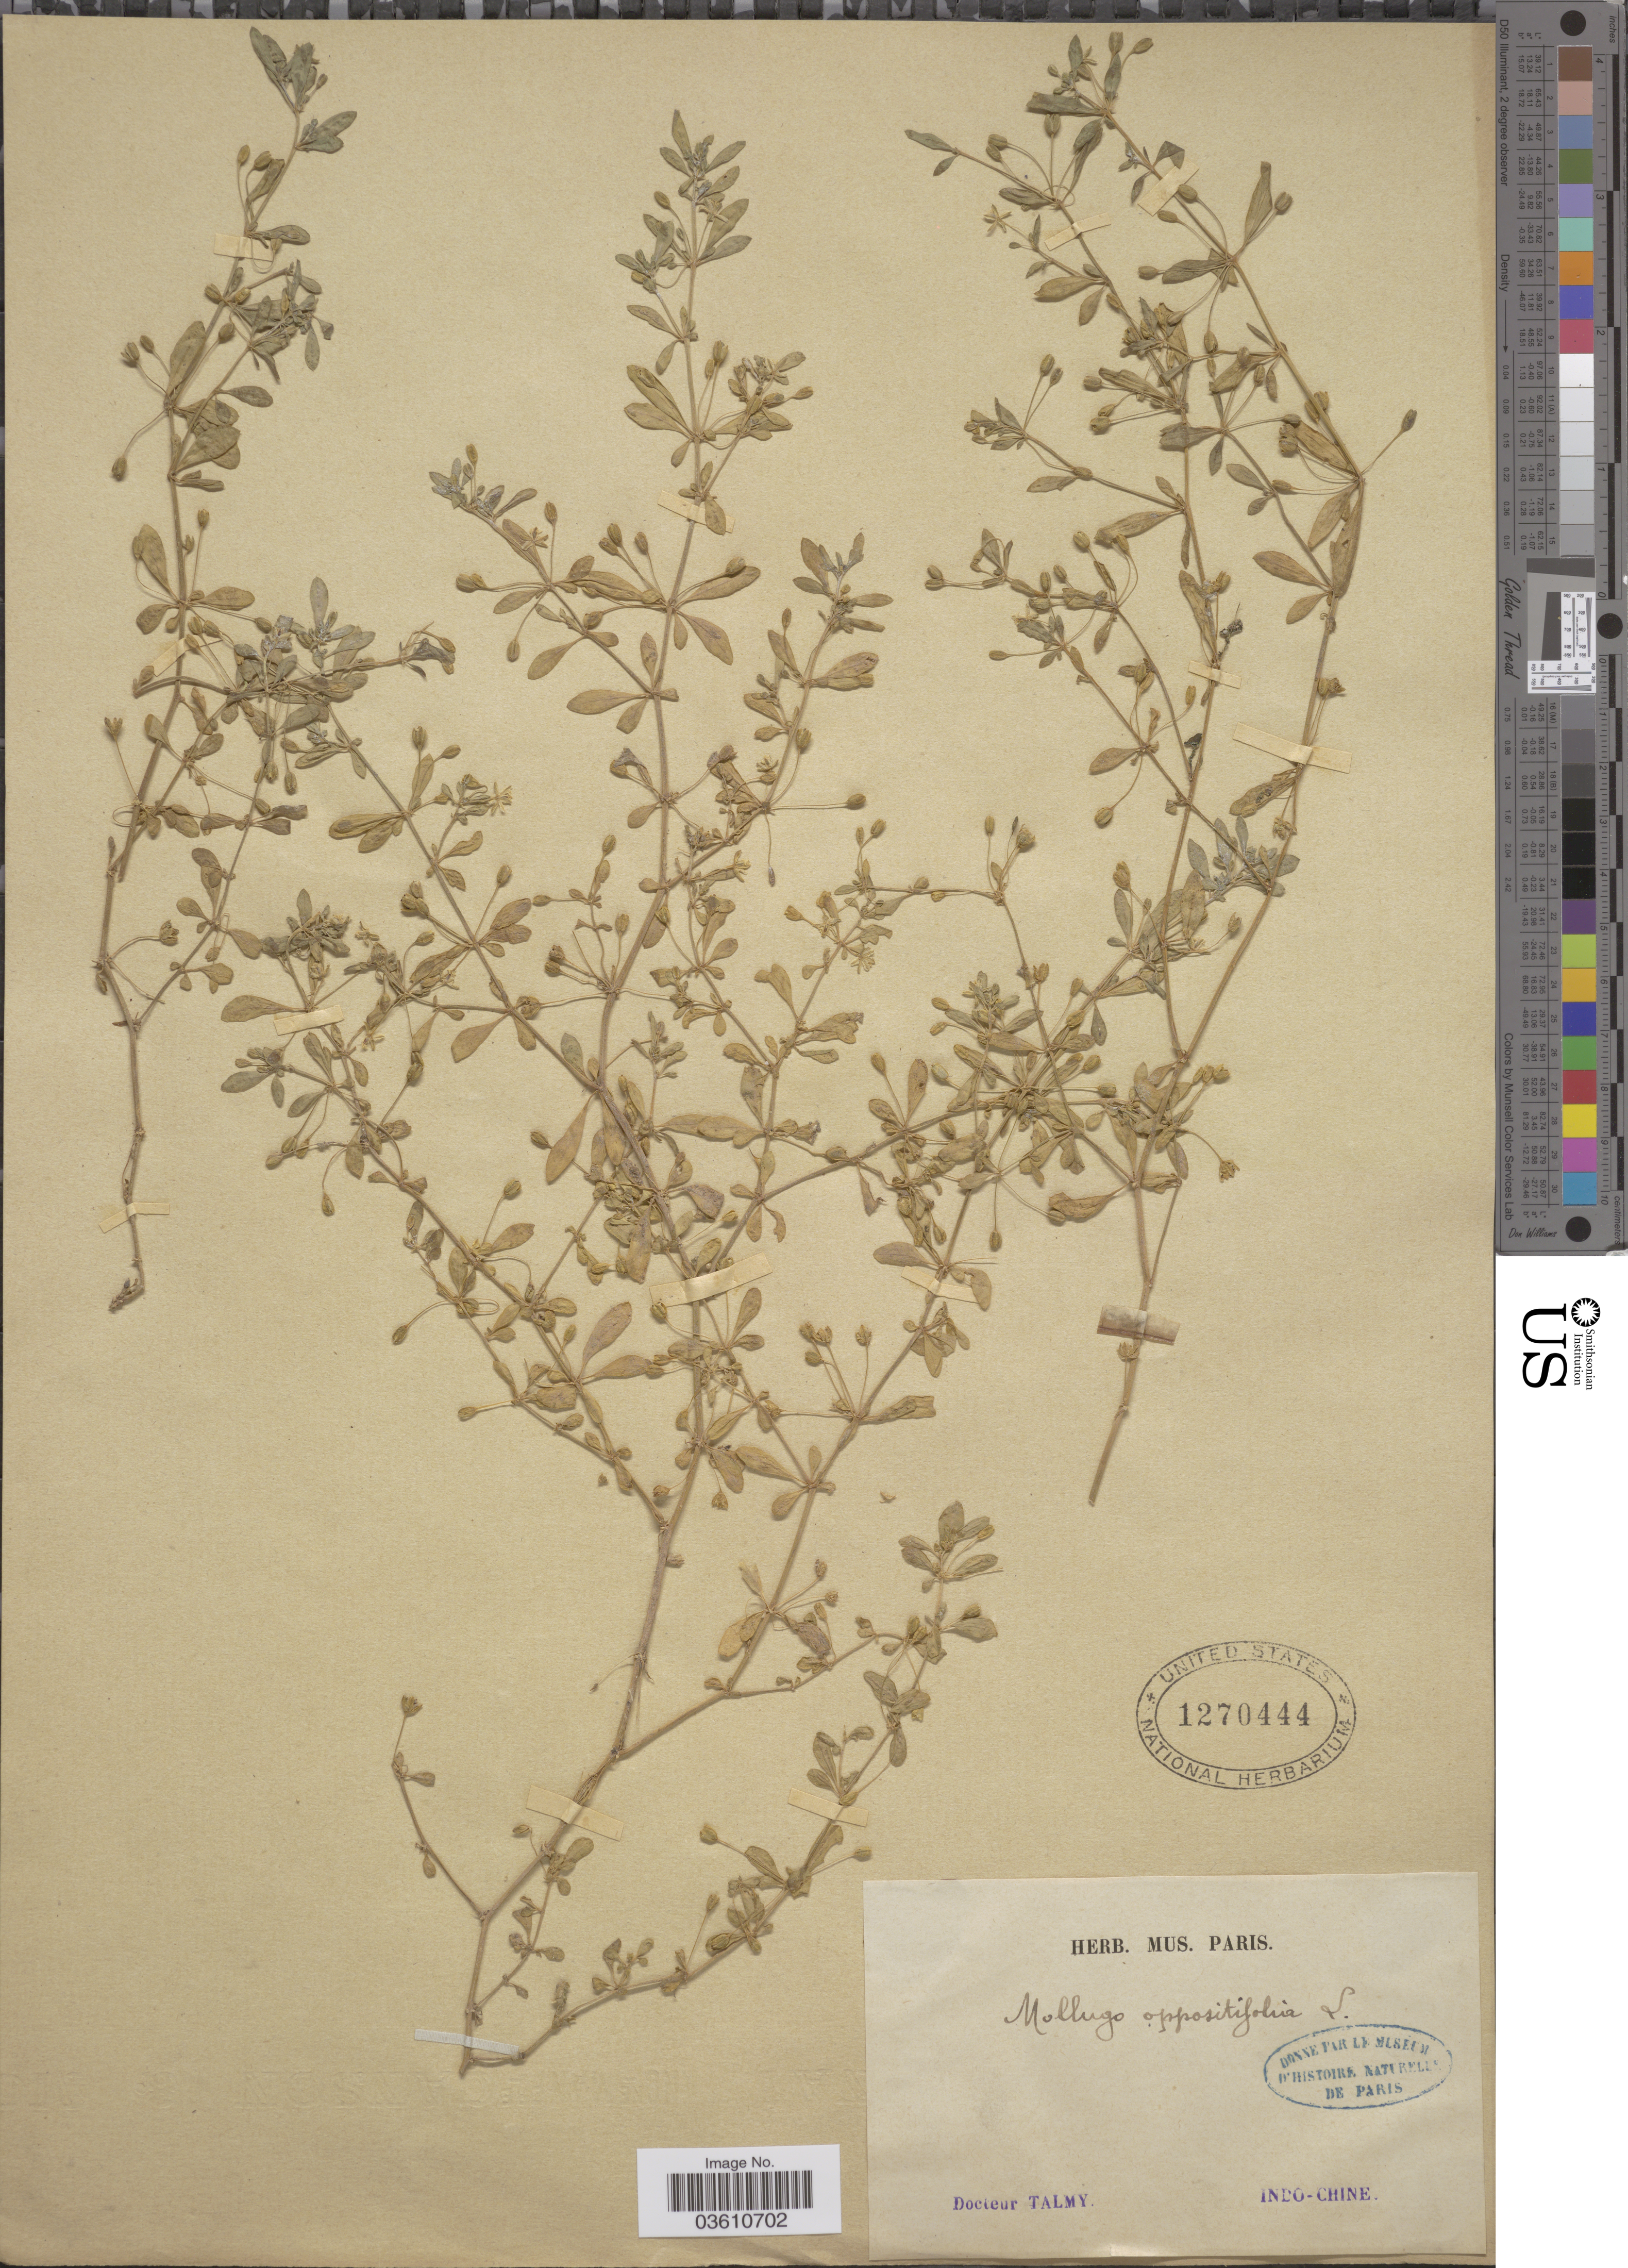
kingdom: Plantae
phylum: Tracheophyta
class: Magnoliopsida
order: Caryophyllales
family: Molluginaceae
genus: Glinus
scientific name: Glinus oppositifolius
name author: (L.) Aug. DC.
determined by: Strong, Mark T., (BOT), Smithsonian Institution - National Museum of Natural History (UNITED STATES)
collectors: -. Talmy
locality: Indo-Chine.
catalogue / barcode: US 1270444